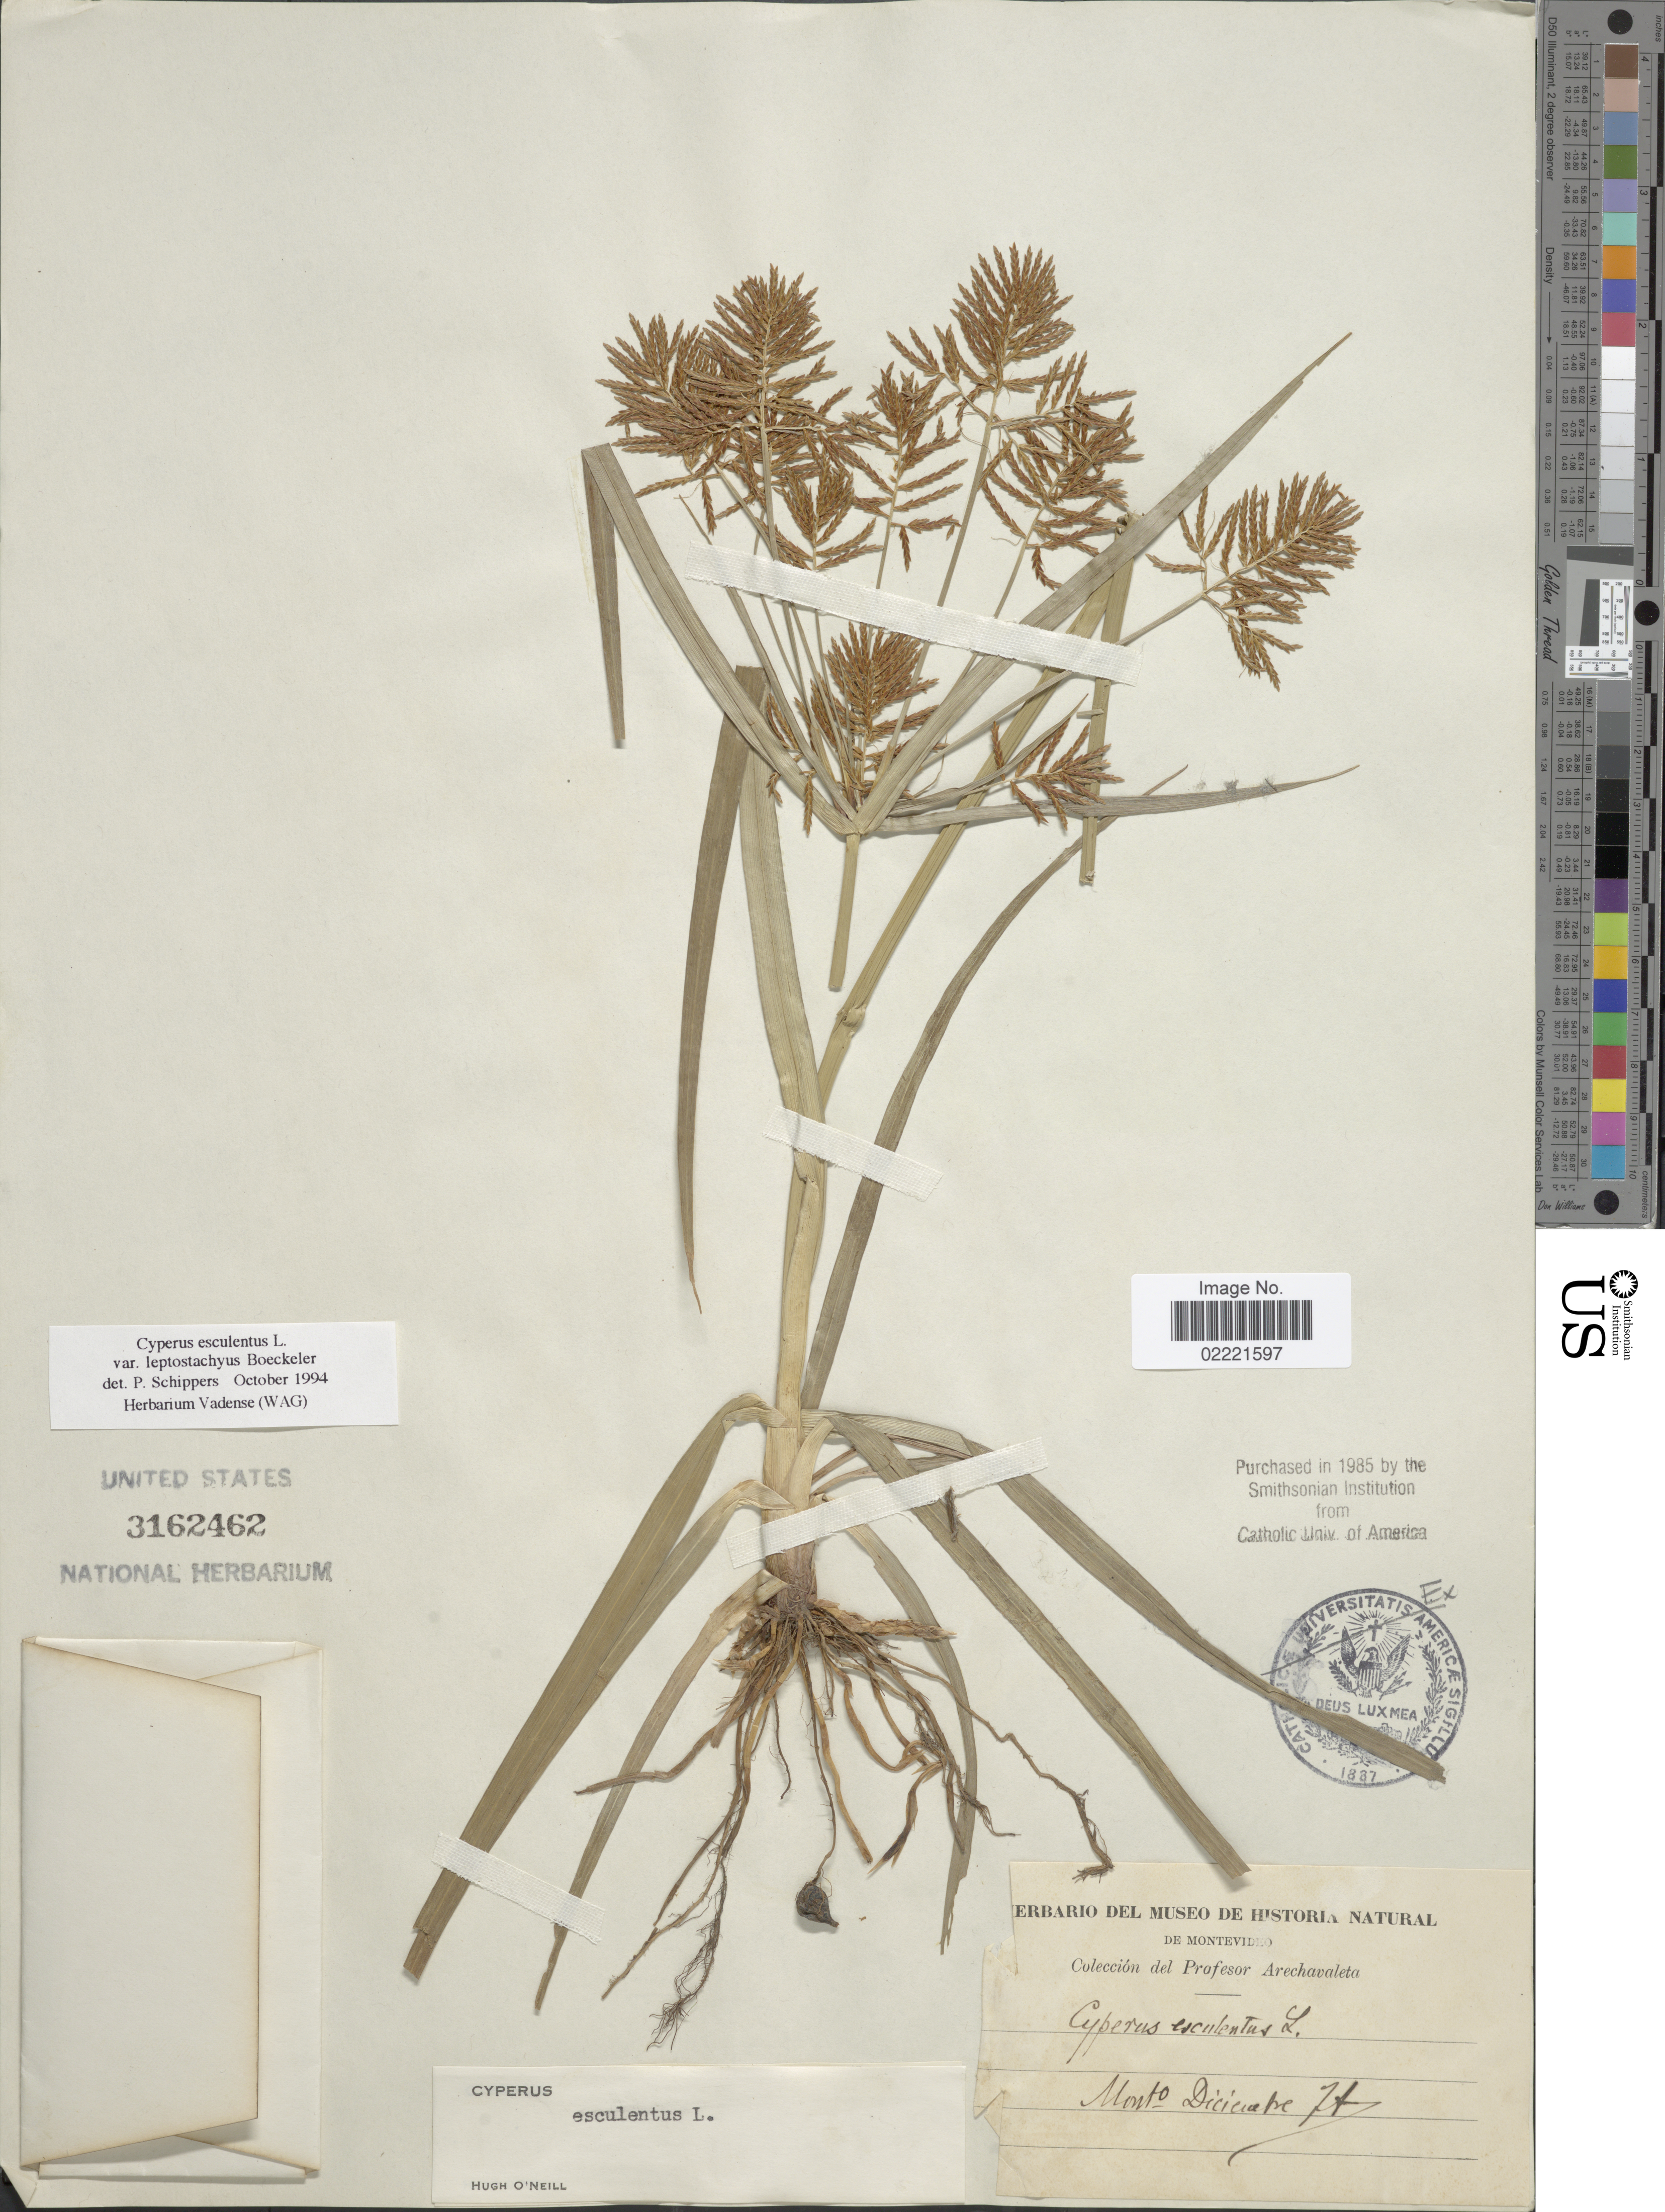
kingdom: Plantae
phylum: Tracheophyta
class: Liliopsida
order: Poales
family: Cyperaceae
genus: Cyperus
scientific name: Cyperus esculentus var. leptostachyus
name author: Boeckeler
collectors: J. Arechavaleta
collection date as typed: Transcribed d/m/y: /12/77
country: Uruguay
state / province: Montevideo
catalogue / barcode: US 3162462